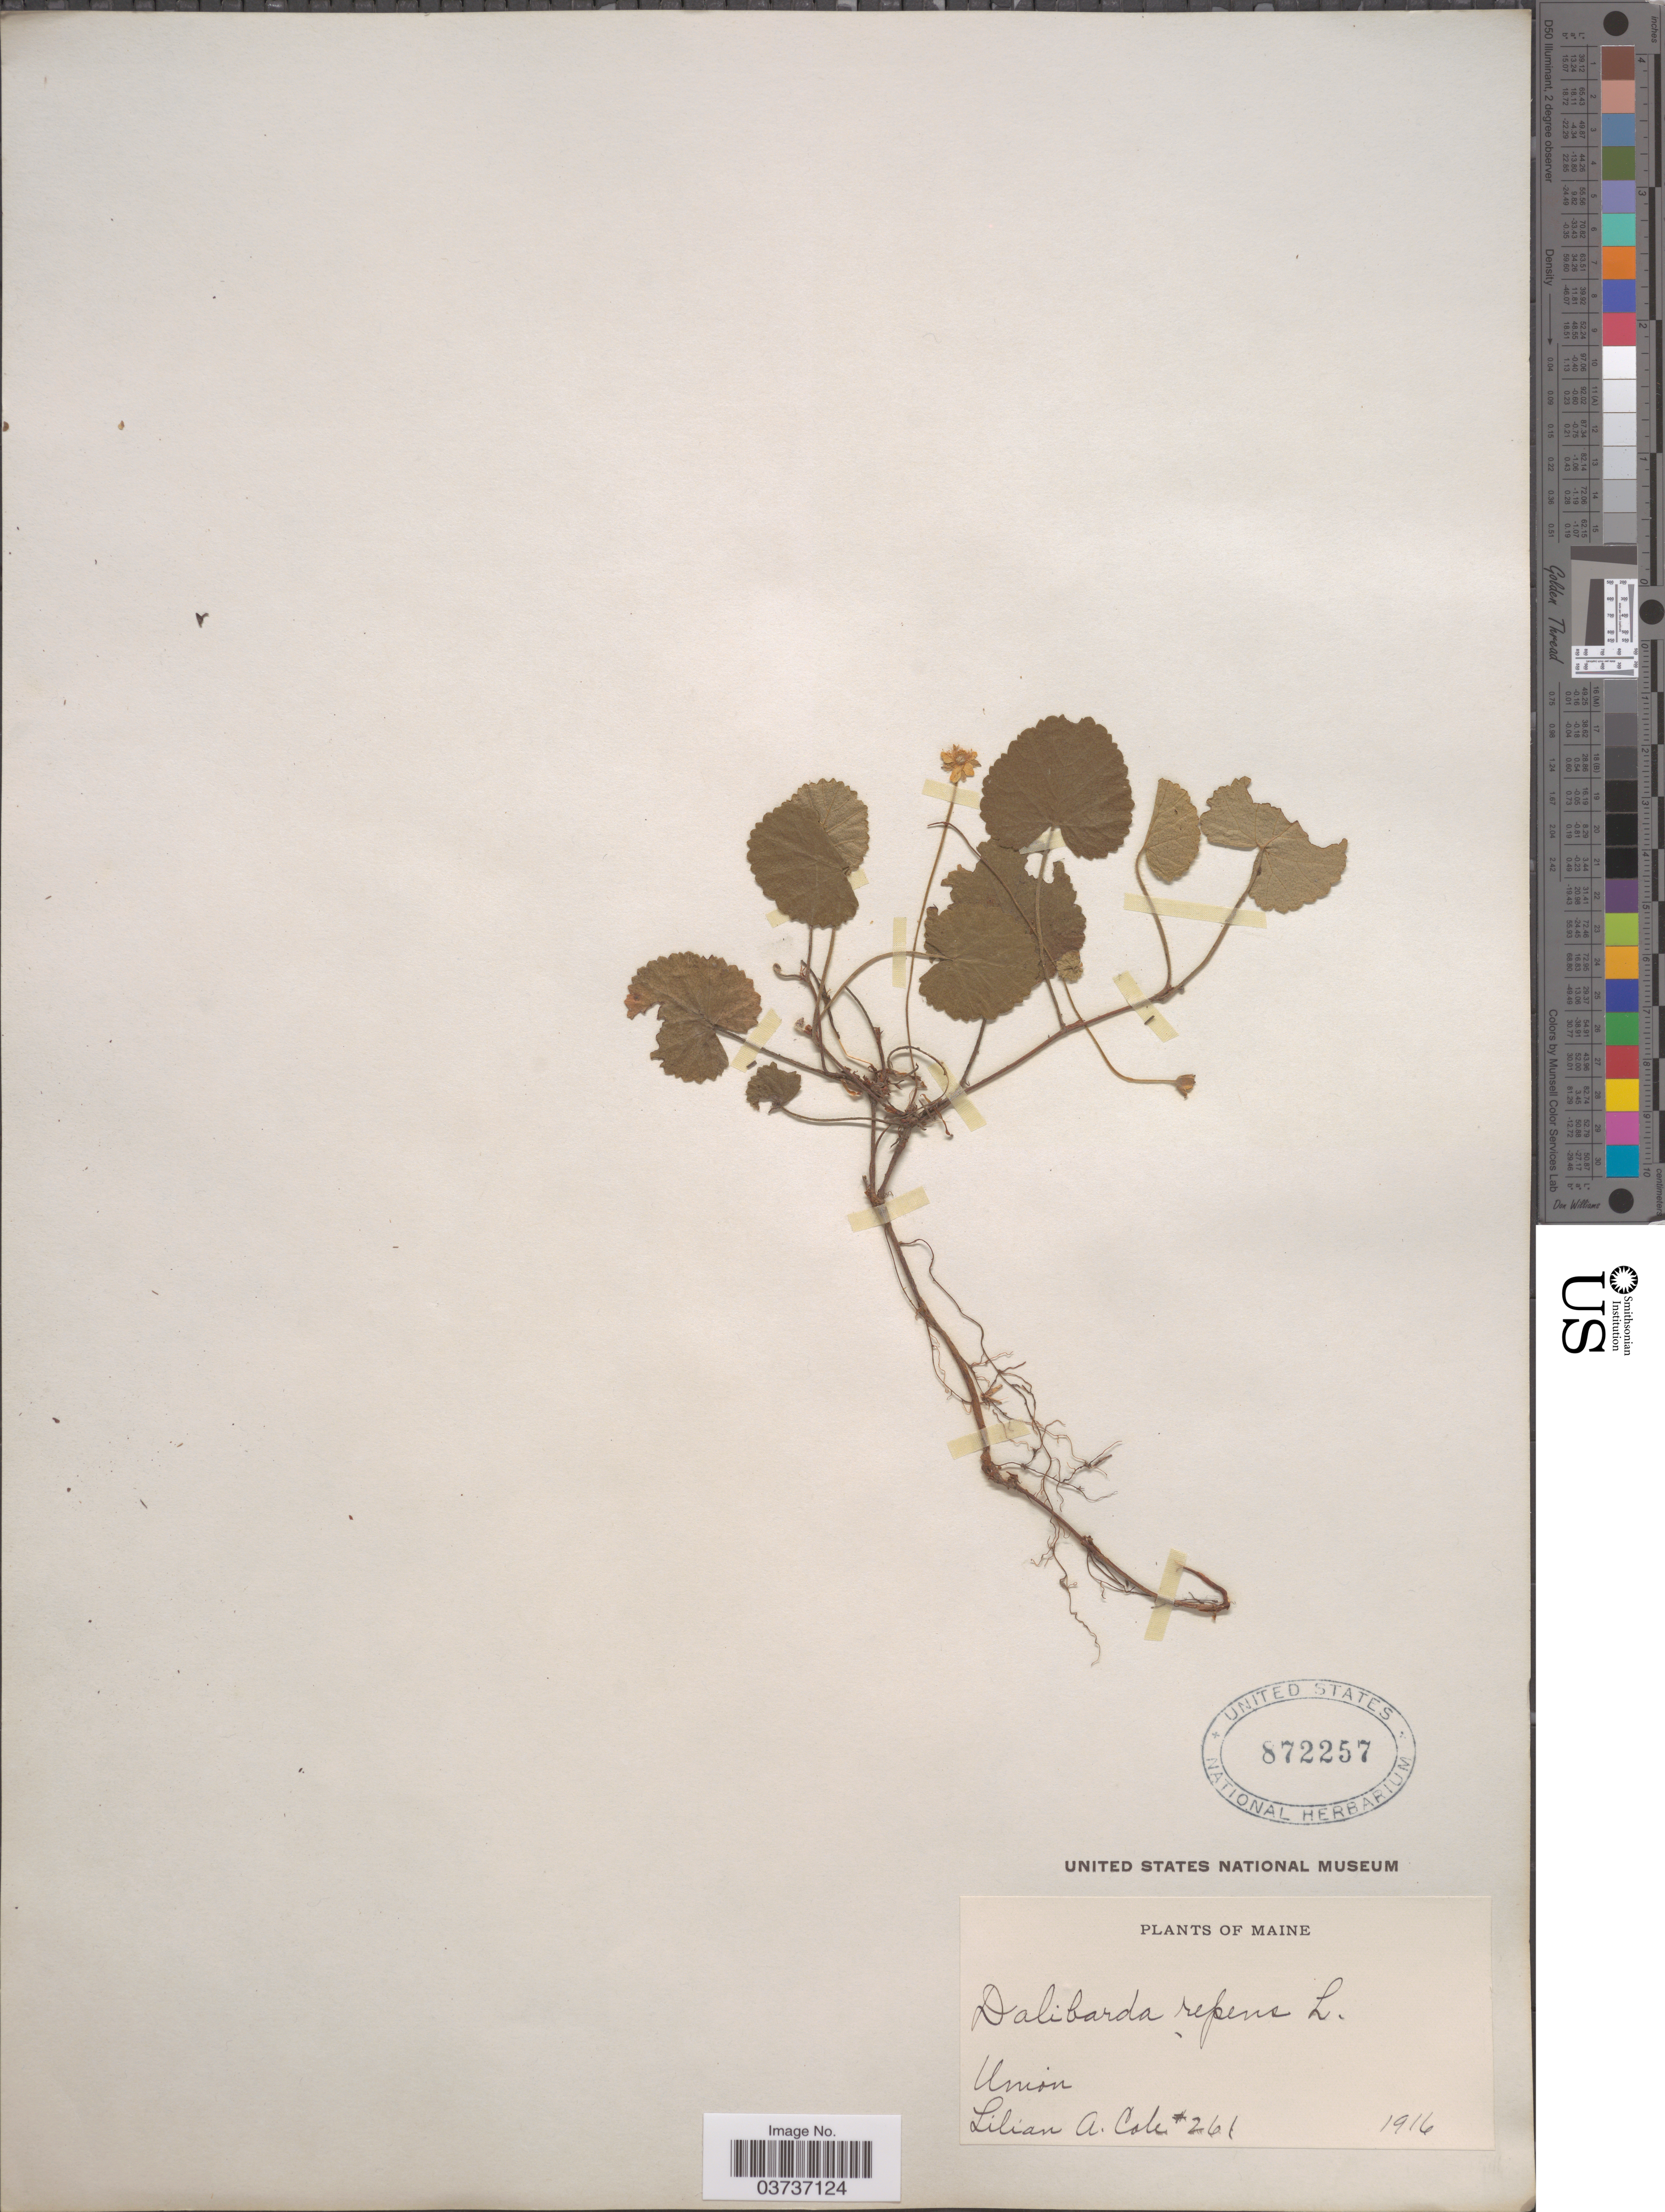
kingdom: Plantae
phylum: Tracheophyta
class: Magnoliopsida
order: Rosales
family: Rosaceae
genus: Dalibarda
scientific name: Dalibarda repens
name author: L.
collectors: L. A. Cole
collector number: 261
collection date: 1916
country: United States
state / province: Maine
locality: Union.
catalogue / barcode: US 872257